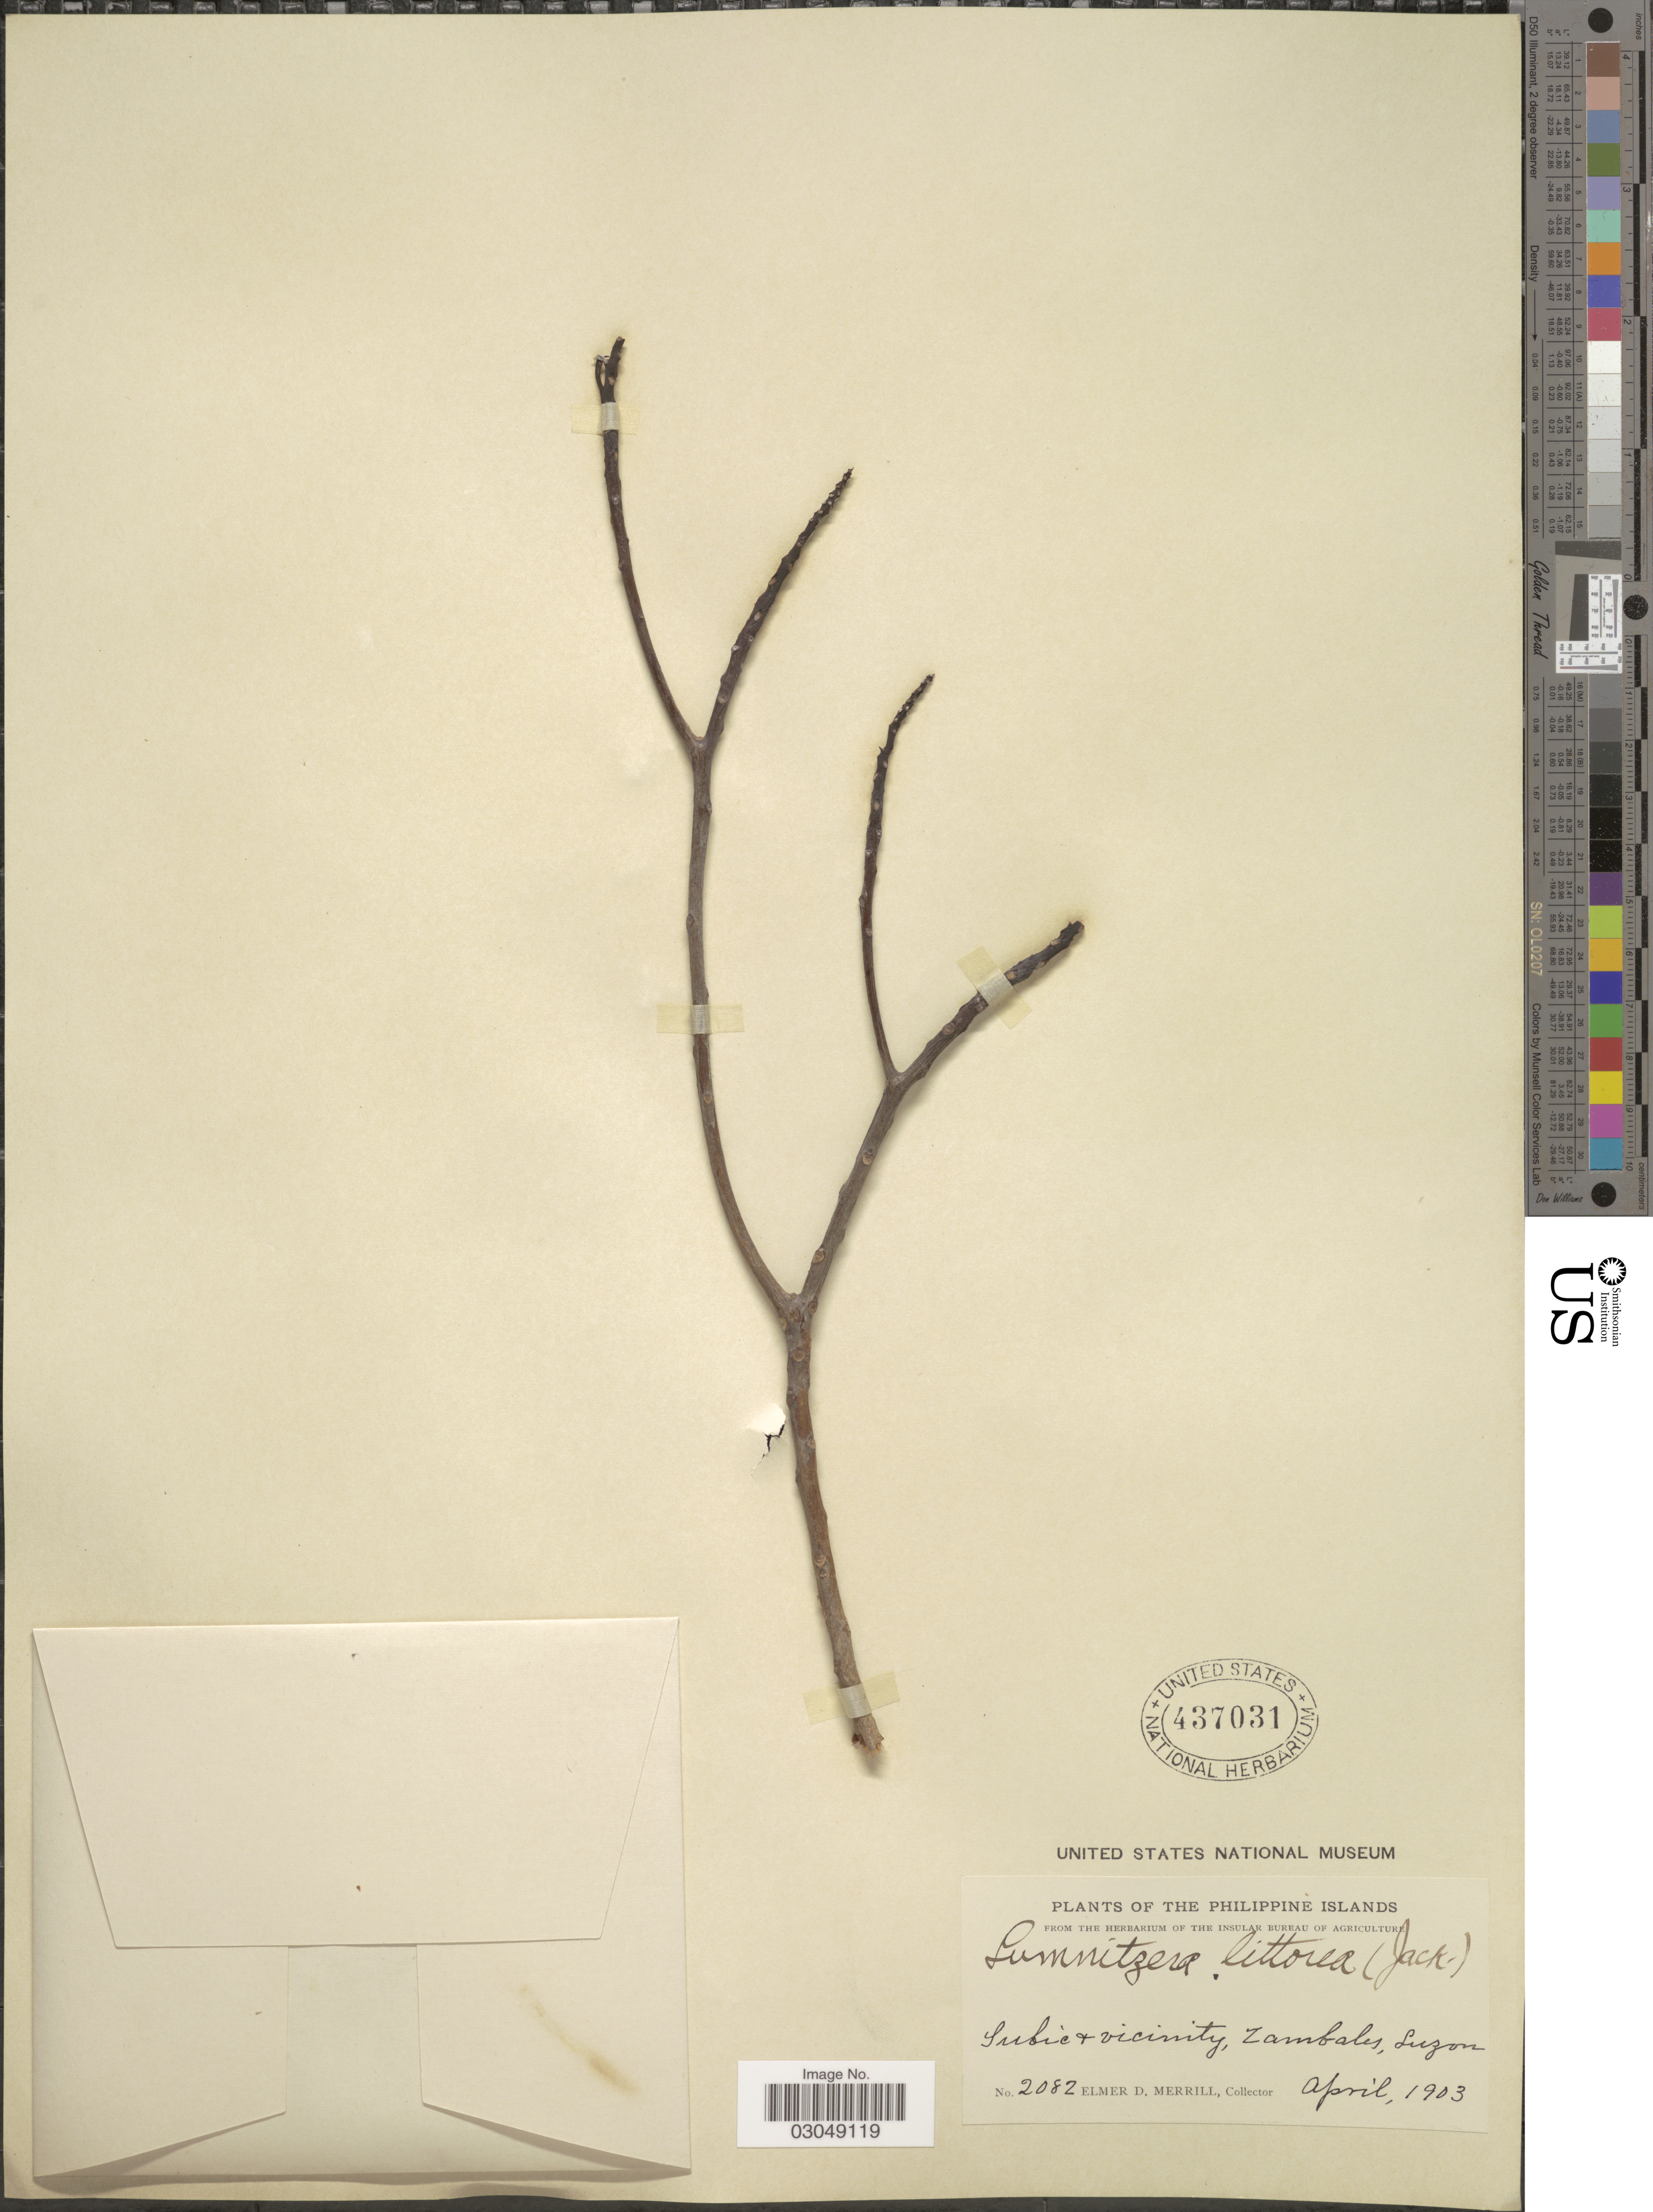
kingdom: Plantae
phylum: Tracheophyta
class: Magnoliopsida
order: Myrtales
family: Combretaceae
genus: Lumnitzera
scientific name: Lumnitzera littorea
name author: (Jack) Voight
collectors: E. D. Merrill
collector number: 2082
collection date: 1903-04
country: Philippines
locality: Subic + vicinity, Zambales, Luzon.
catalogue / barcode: US 437031